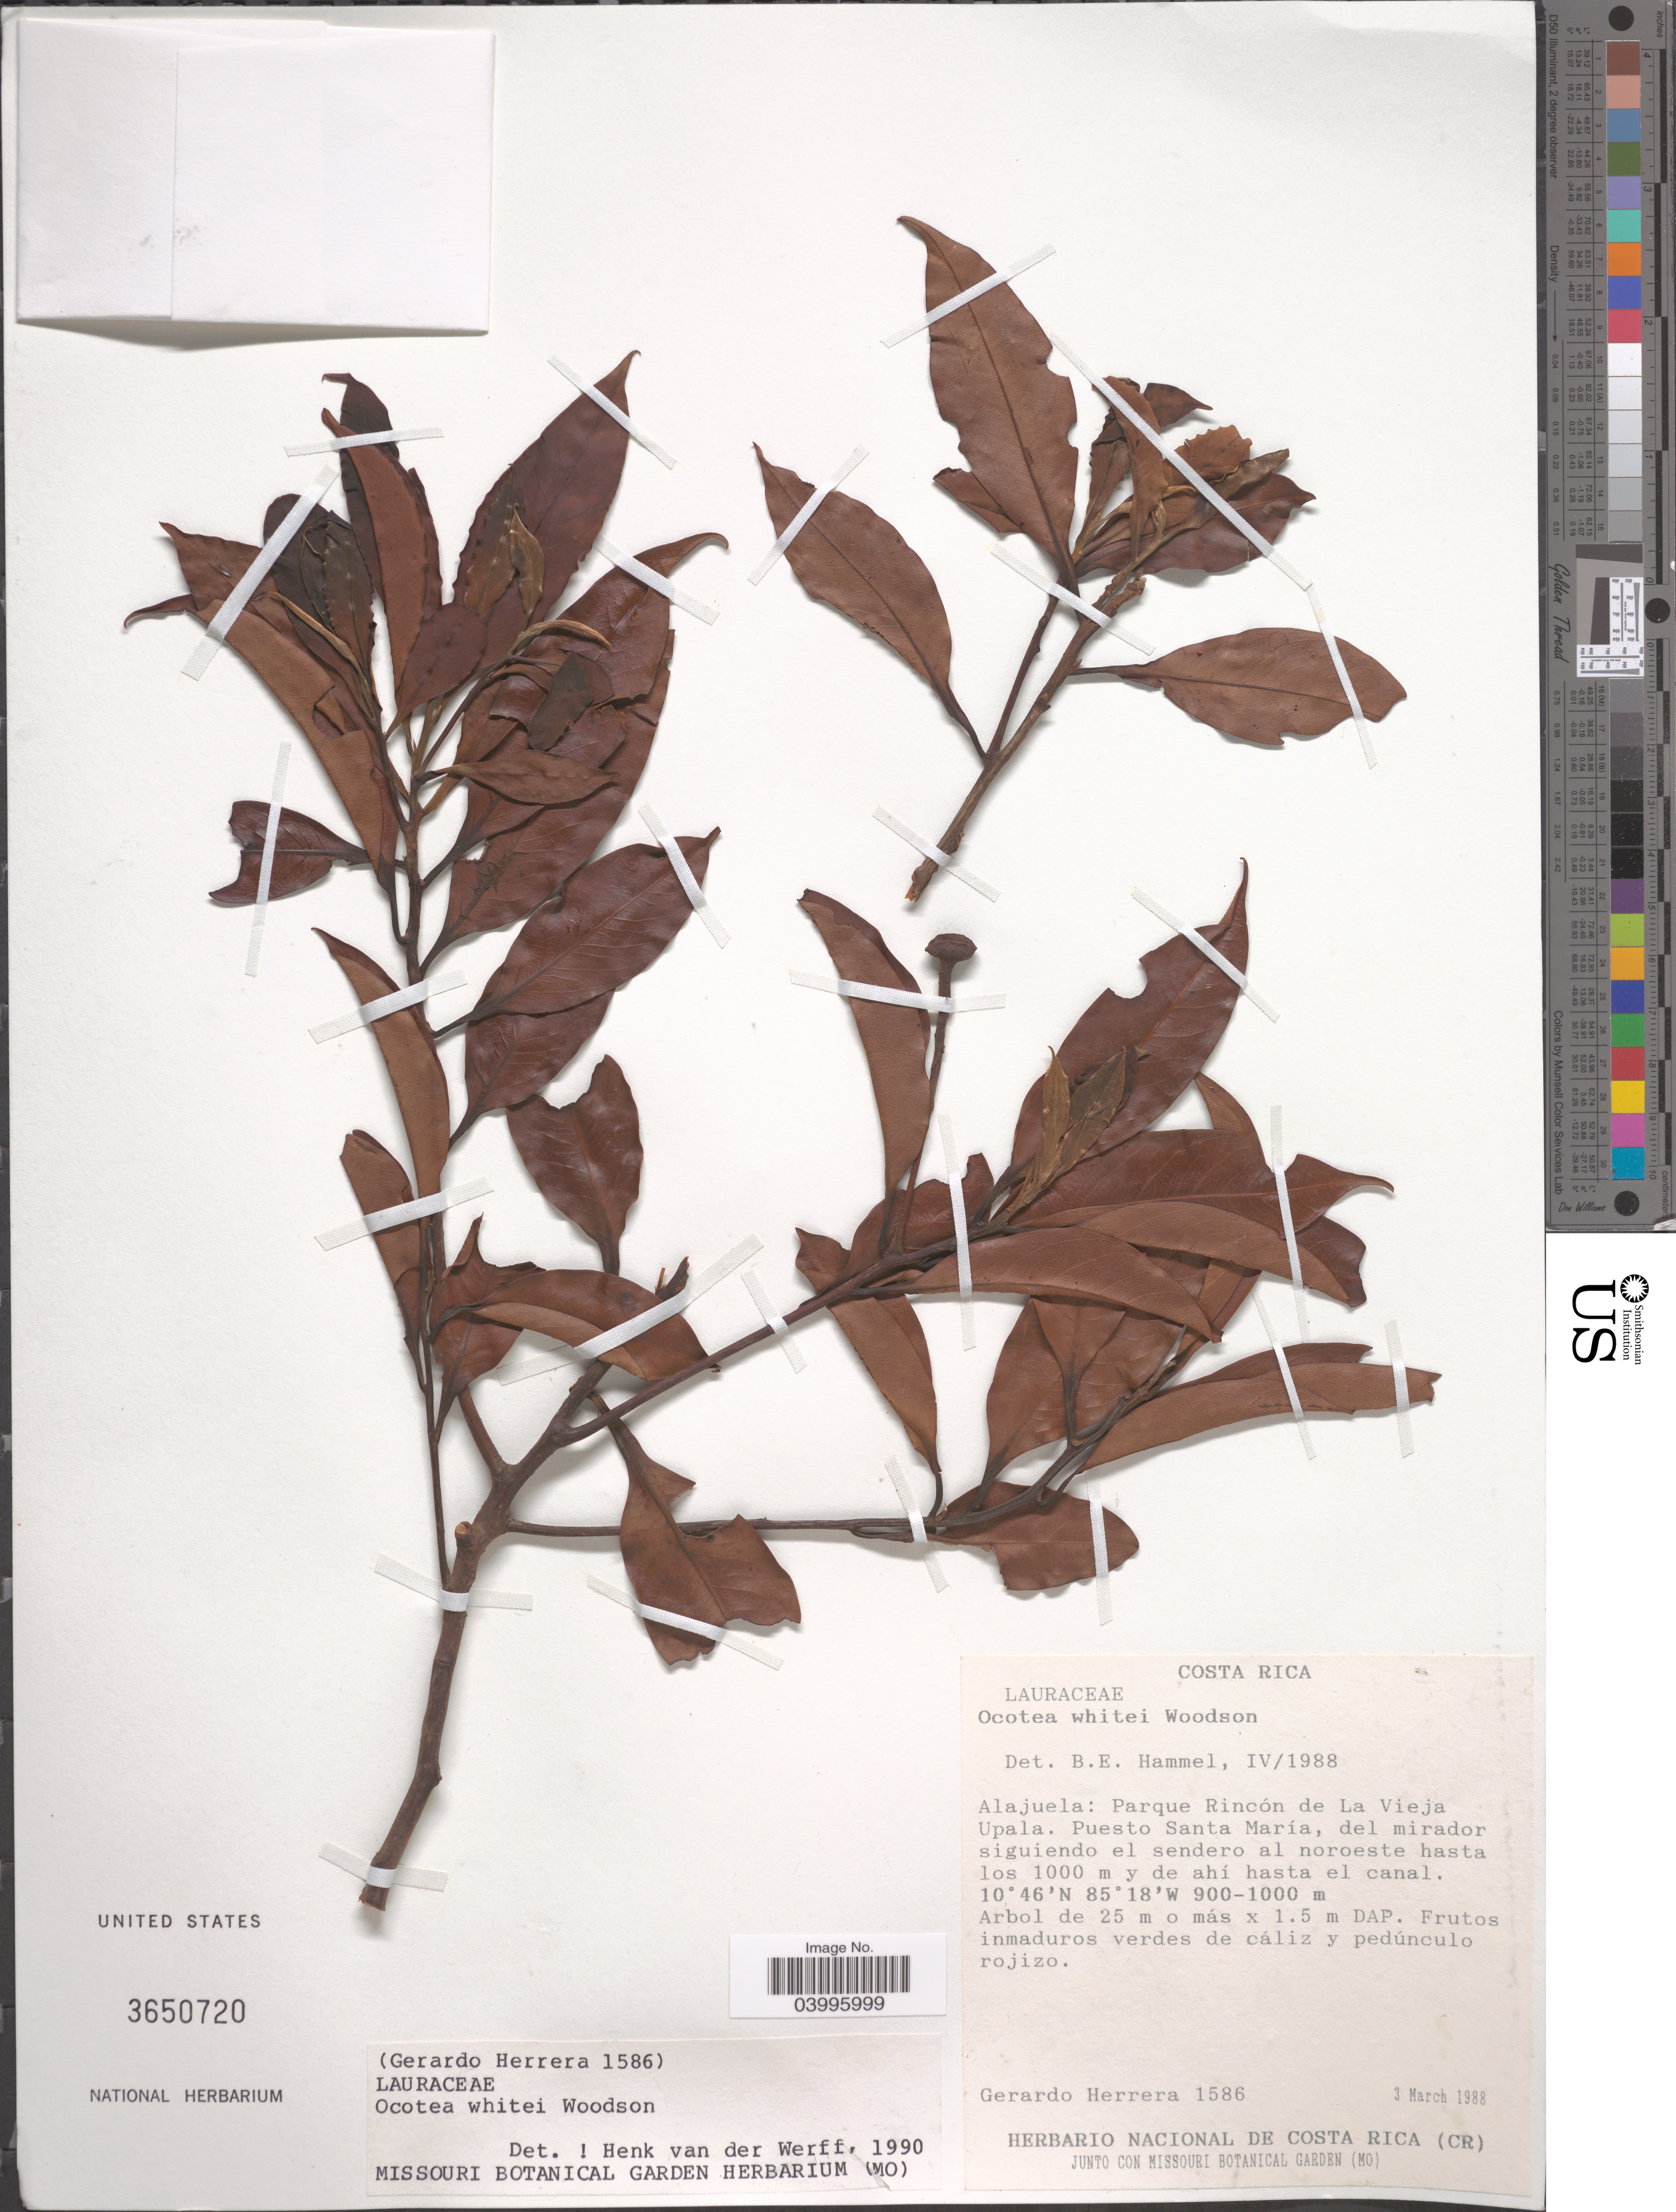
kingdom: Plantae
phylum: Tracheophyta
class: Magnoliopsida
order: Laurales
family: Lauraceae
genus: Ocotea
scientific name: Ocotea whitei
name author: Woodson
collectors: G. Herrera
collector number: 1586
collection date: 1988-03-03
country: Costa Rica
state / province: Alajuela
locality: Parque Rincón de La Vieja Upala. Puesto Santa María, del mirador siguiendo el sendero al noroeste hasta los 1000 m y de ahí hasta el canal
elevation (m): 900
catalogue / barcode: US 3650720